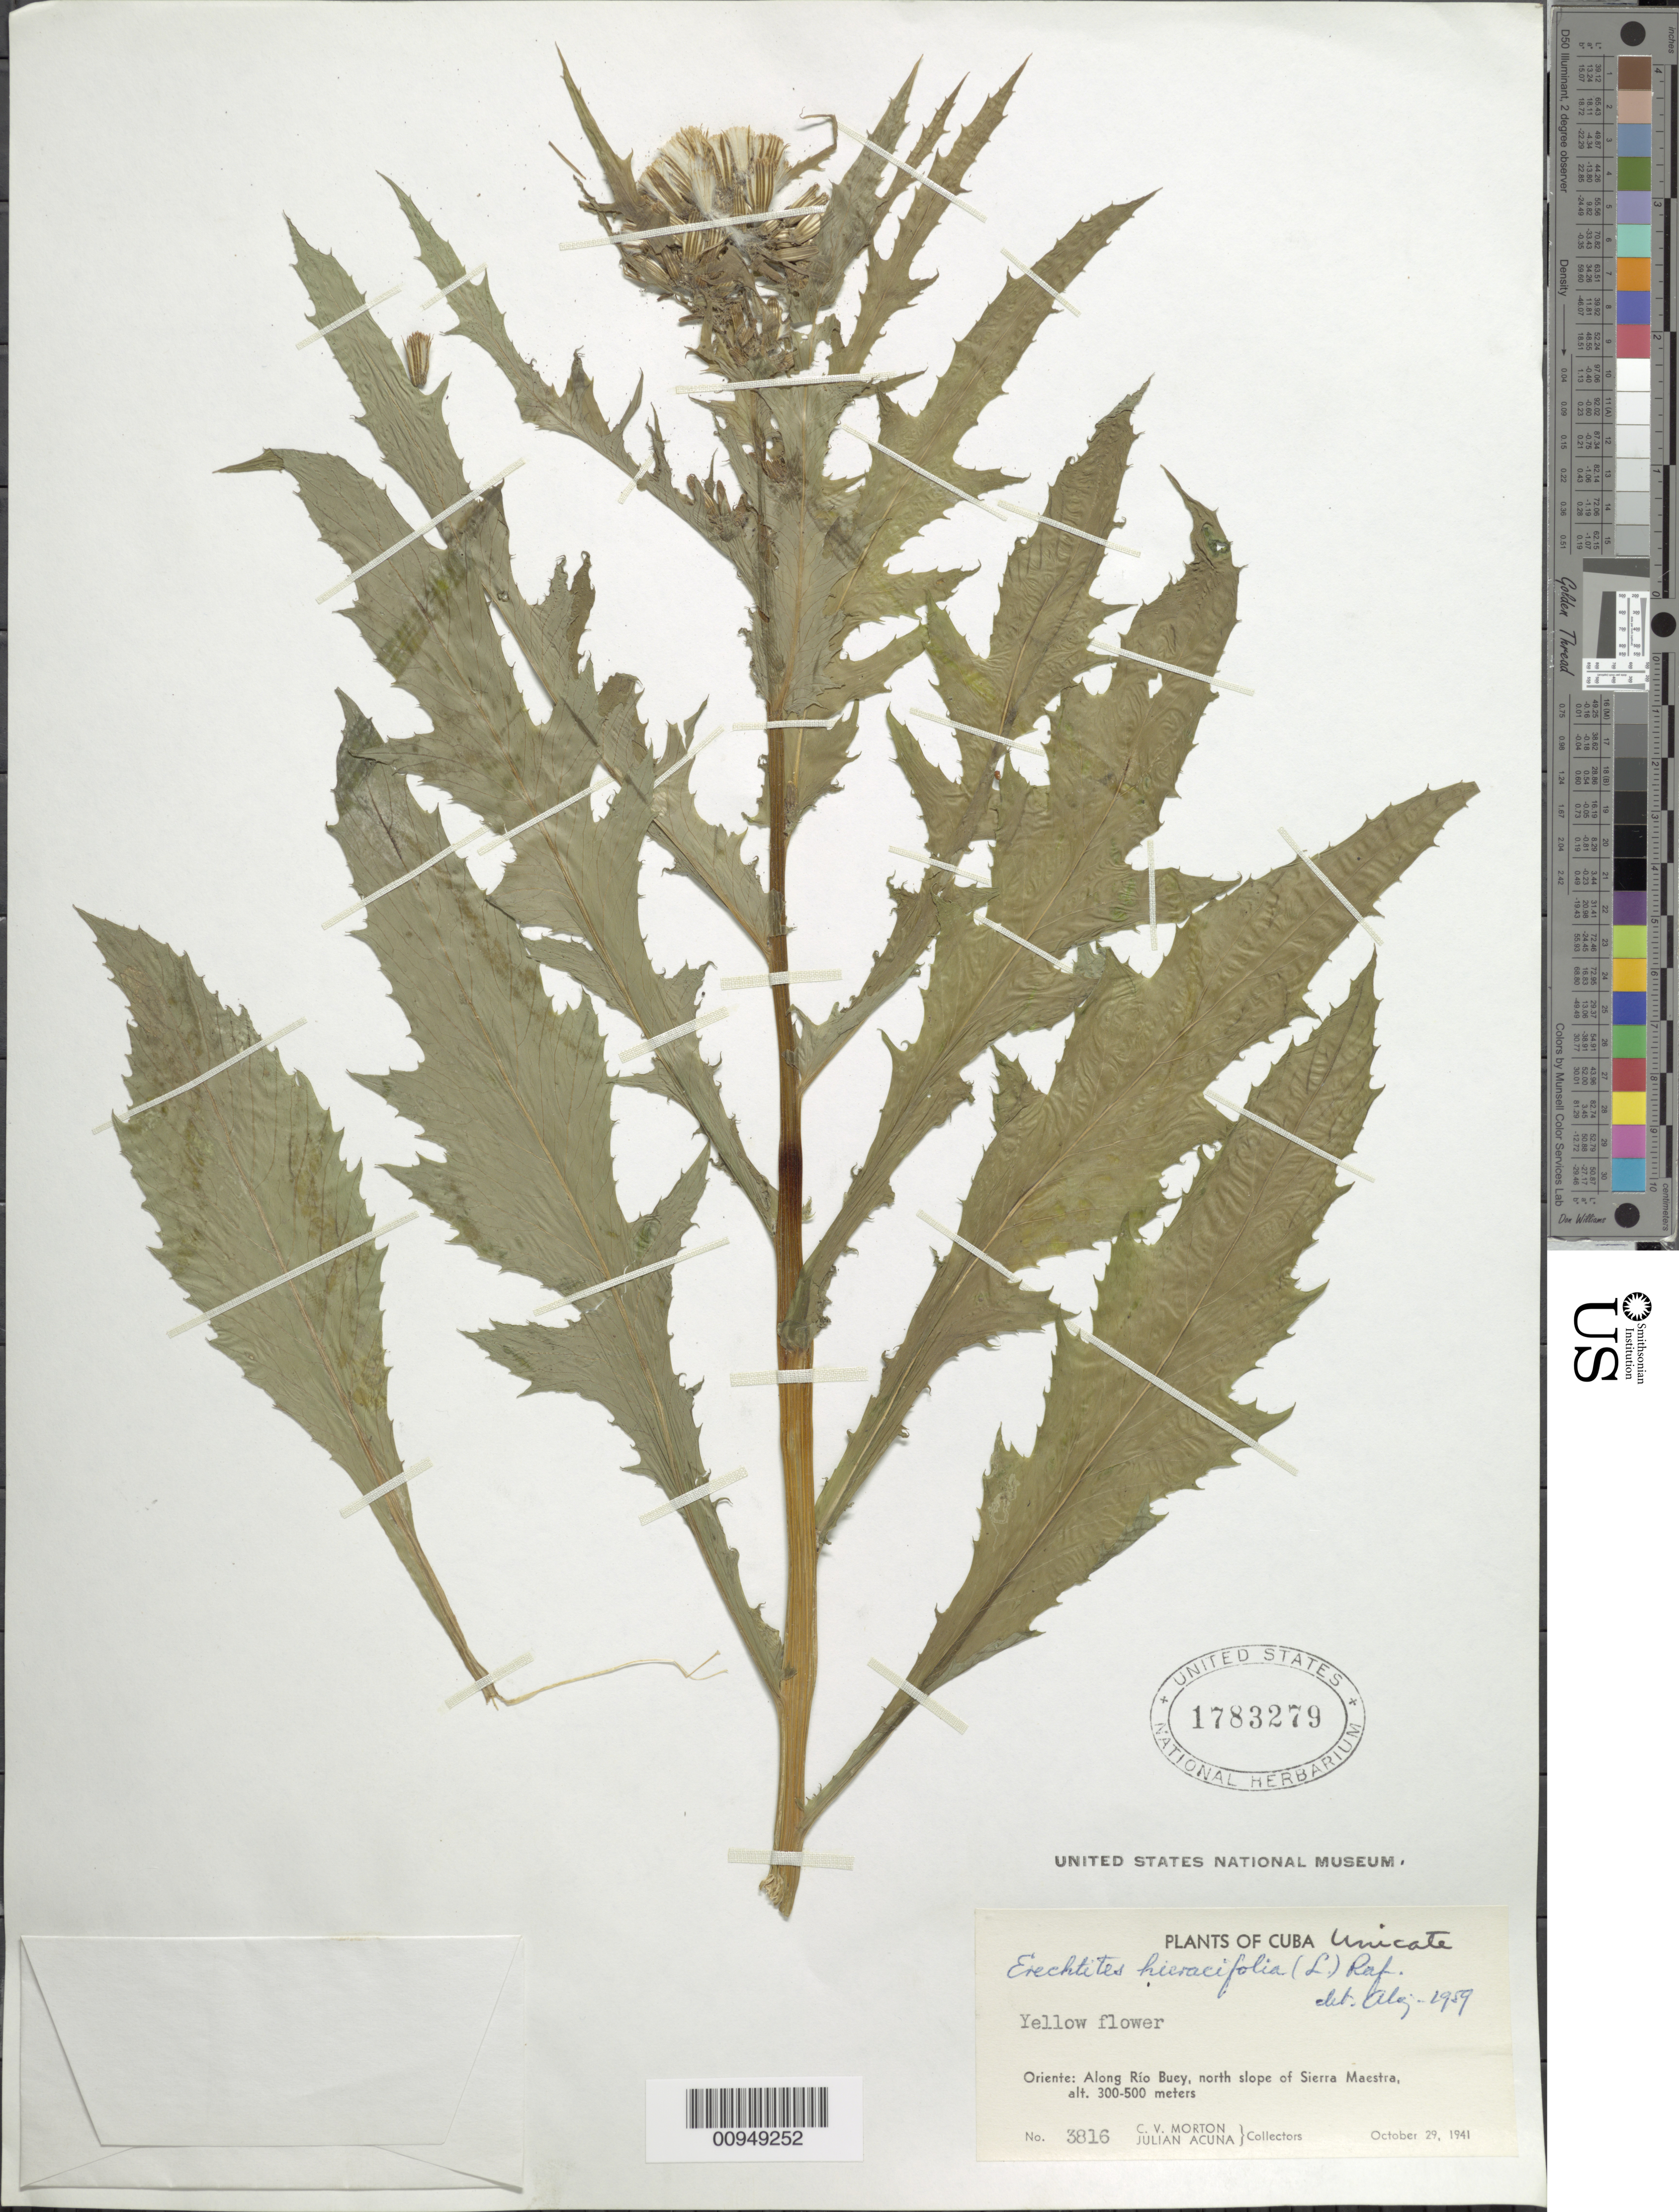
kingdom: Plantae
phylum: Tracheophyta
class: Magnoliopsida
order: Asterales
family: Asteraceae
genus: Erechtites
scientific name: Erechtites hieraciifolius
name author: (L.) Raf. ex DC.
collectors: C. V. Morton & J. Acuña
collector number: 3816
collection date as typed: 29 Oct 1941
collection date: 1941-10-29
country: Cuba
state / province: Granma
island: Cuba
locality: Along Río Buey, north slope of Sierra Maestra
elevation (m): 300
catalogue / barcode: US 1783279